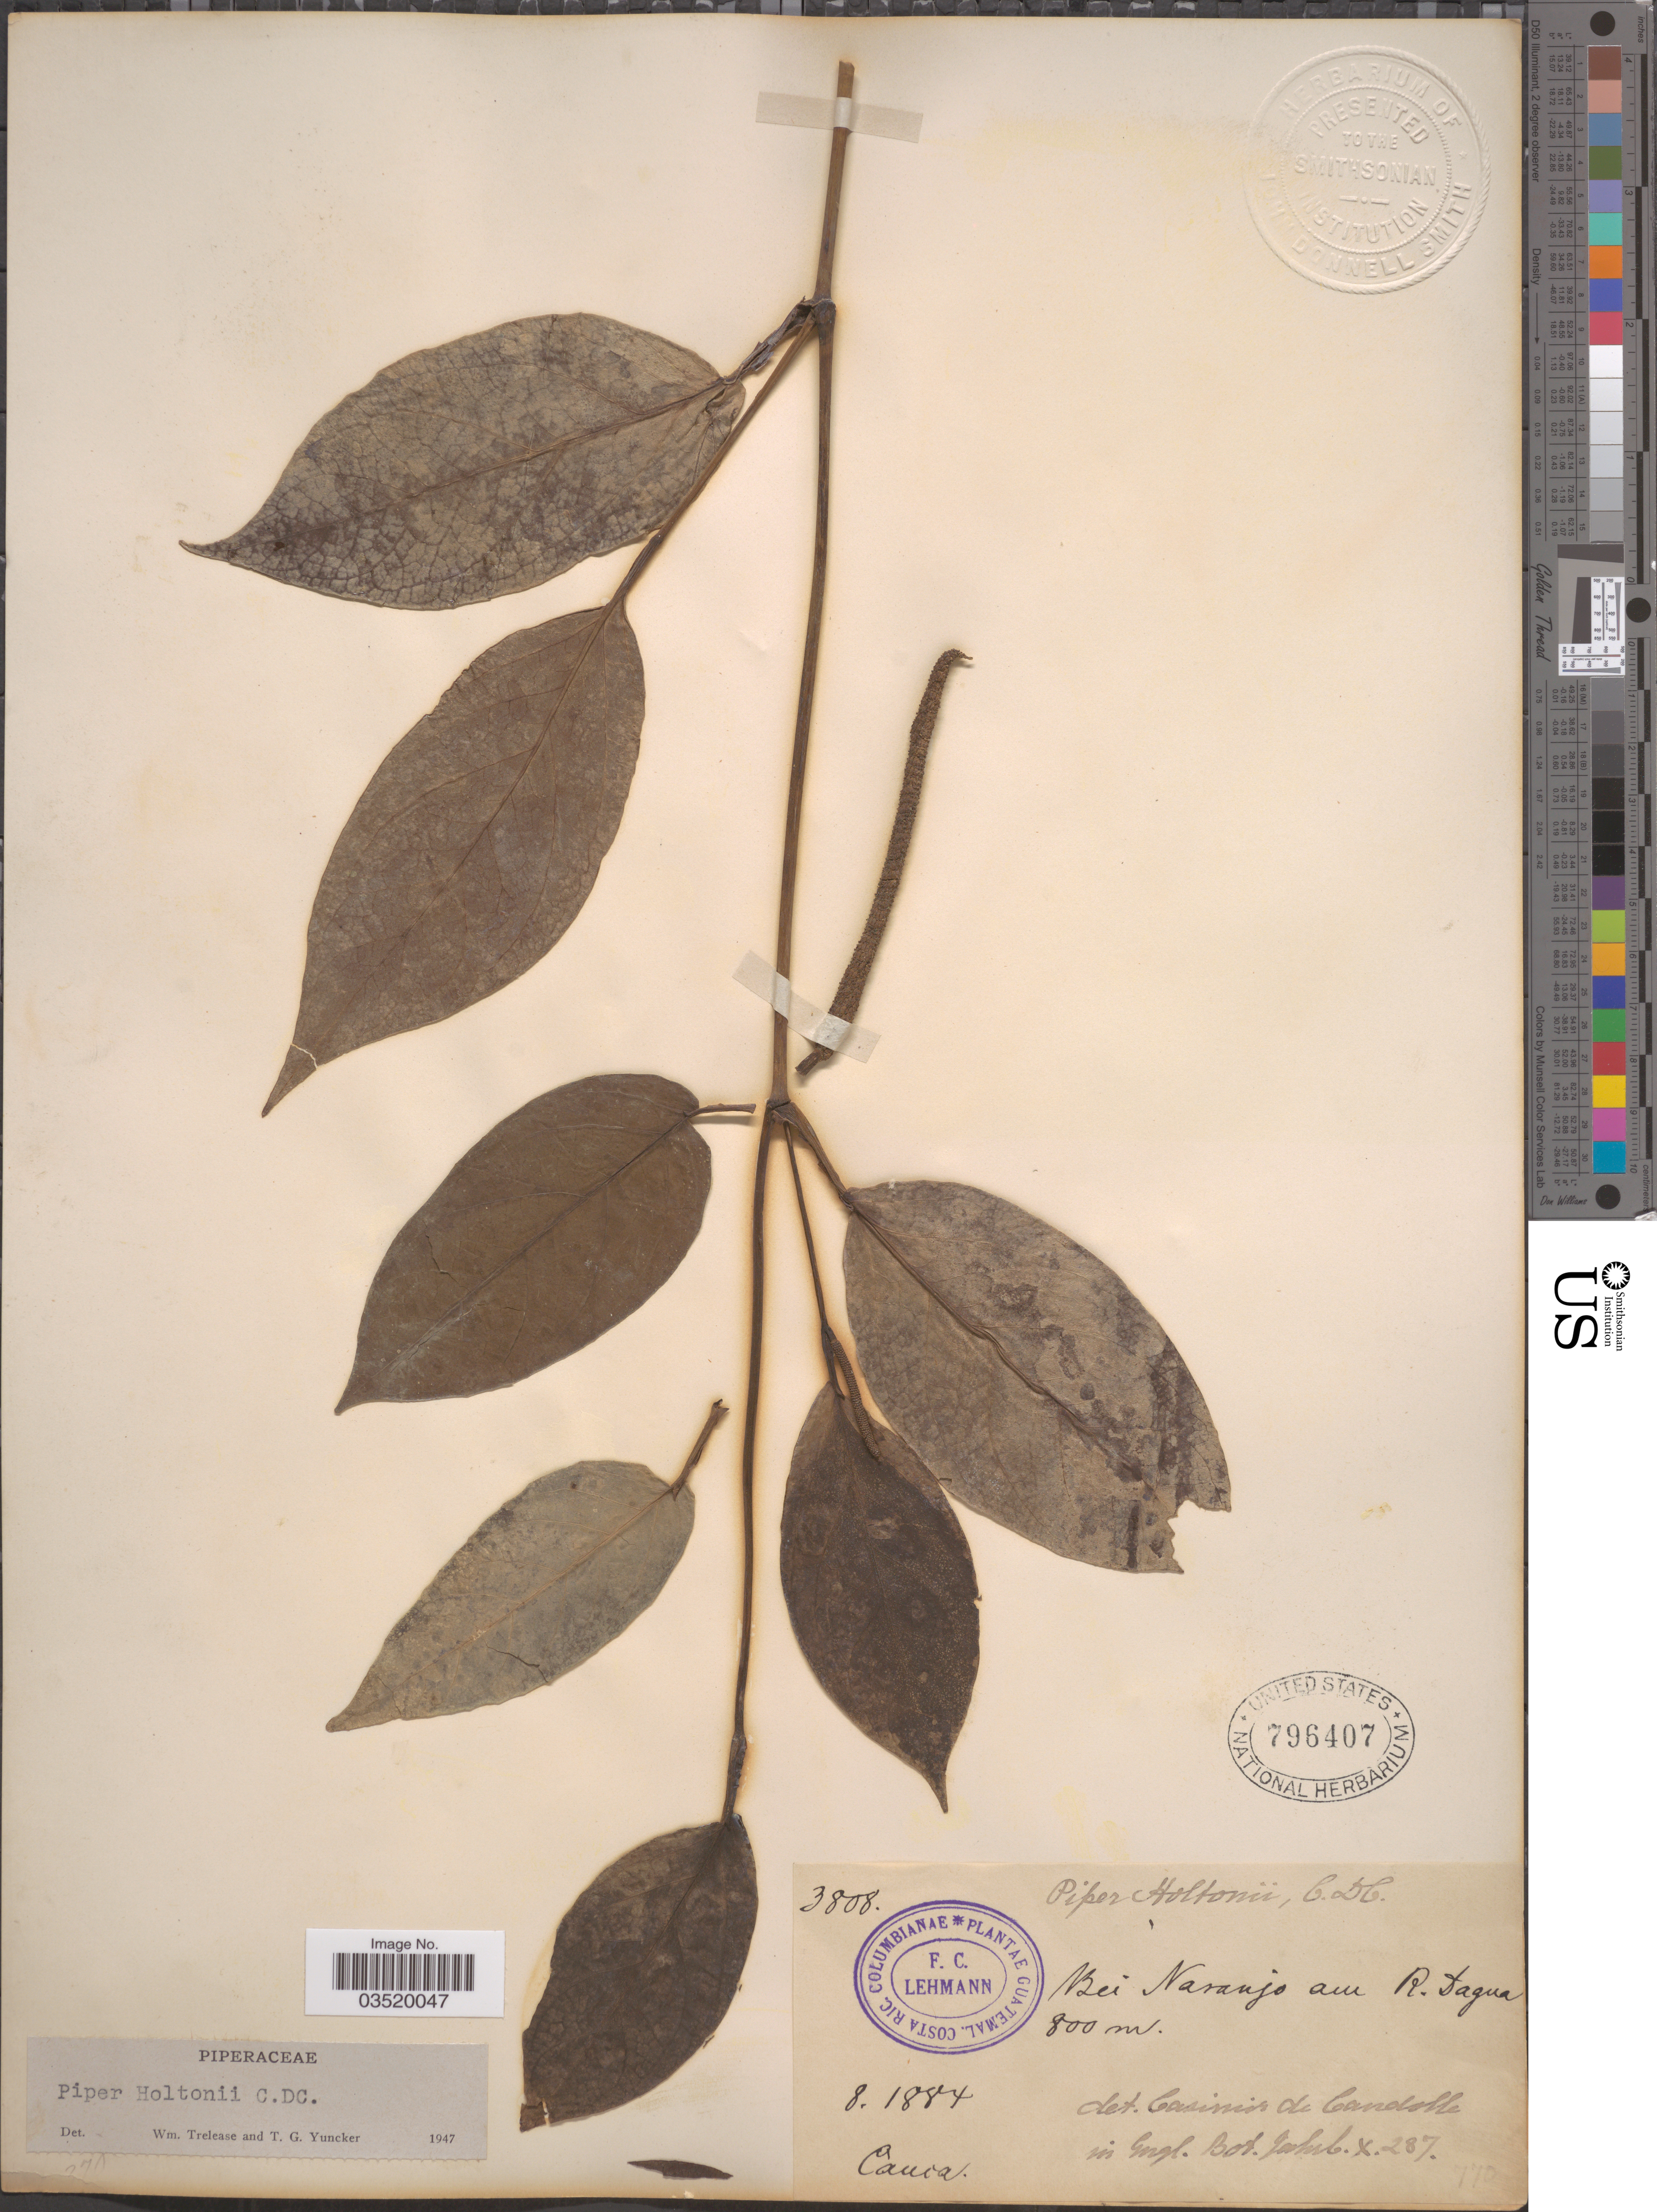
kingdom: Plantae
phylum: Tracheophyta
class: Magnoliopsida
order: Piperales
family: Piperaceae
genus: Piper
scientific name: Piper holtonii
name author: Trel.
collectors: F. C. Lehmann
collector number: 3808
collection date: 1884-08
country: Colombia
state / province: Cauca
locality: Bei Naranjo am R. Dagua.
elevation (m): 800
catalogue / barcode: US 796407